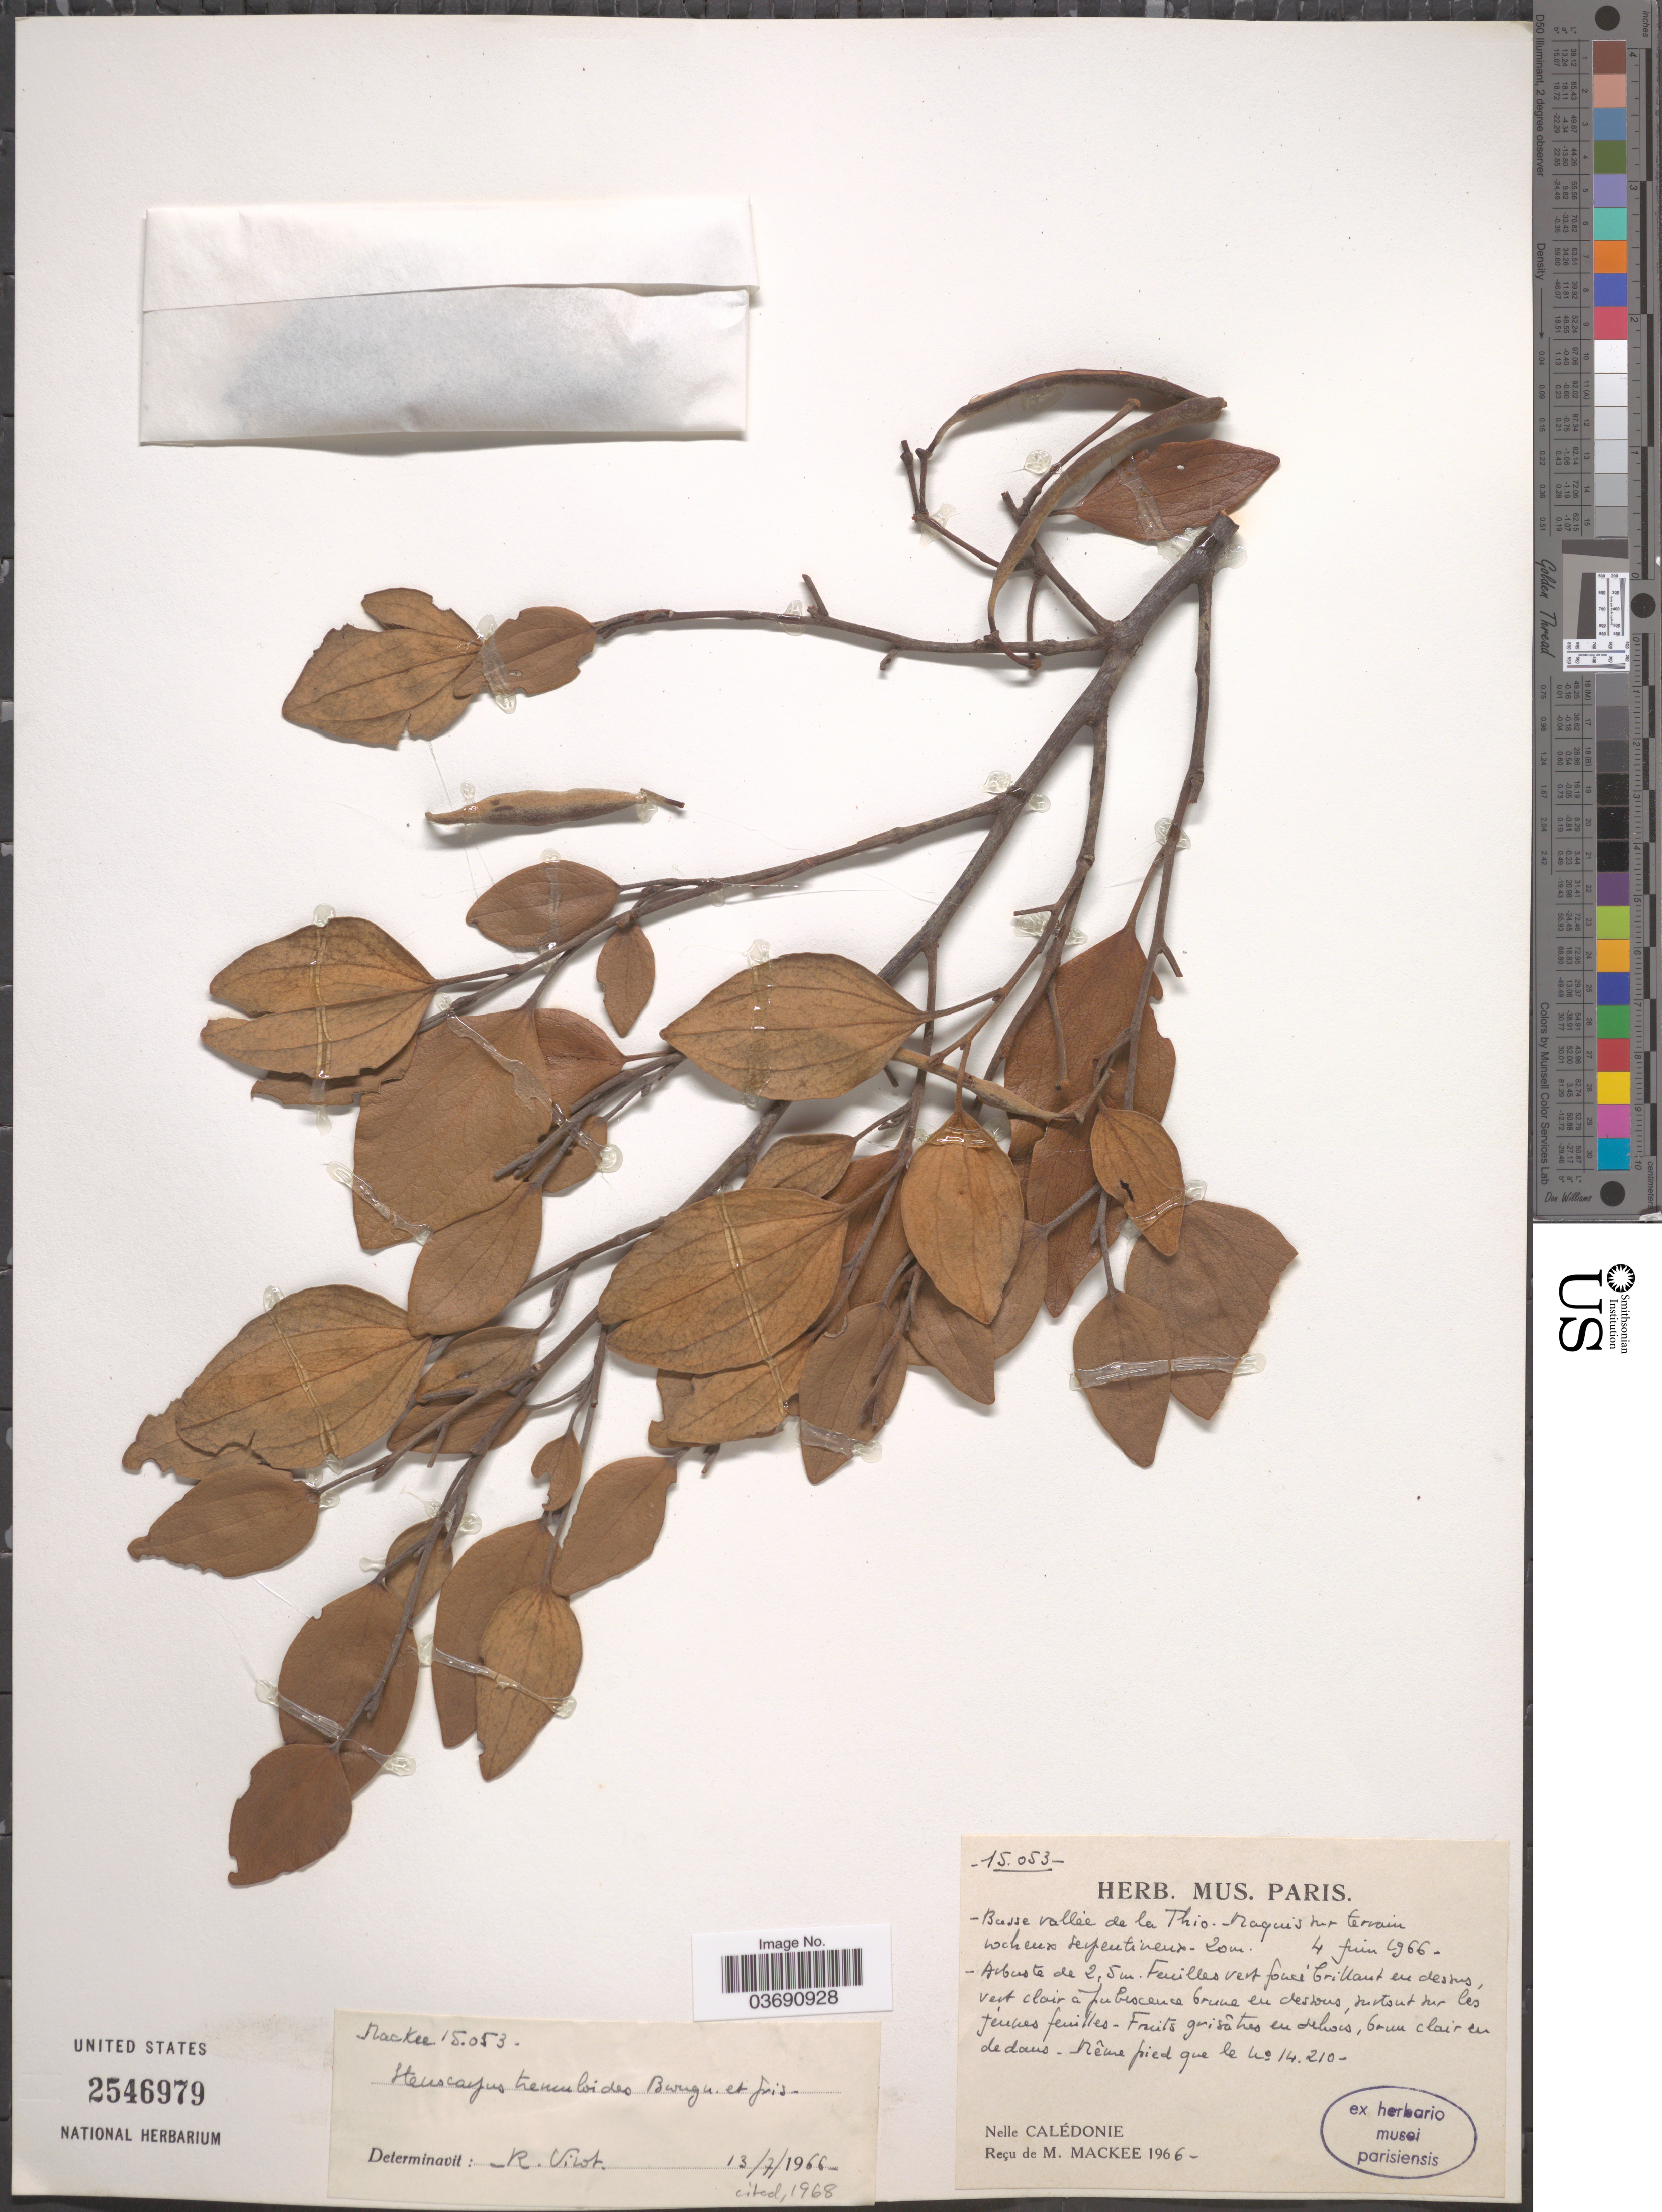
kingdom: Plantae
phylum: Tracheophyta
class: Magnoliopsida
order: Proteales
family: Proteaceae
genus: Stenocarpus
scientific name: Stenocarpus tremuloides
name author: Brongn. & Gris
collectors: M. Mackee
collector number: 15053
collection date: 1966-06-04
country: New Caledonia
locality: Basse vallée de la Thio. Nelle Calédonie.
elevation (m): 20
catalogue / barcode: US 2546979